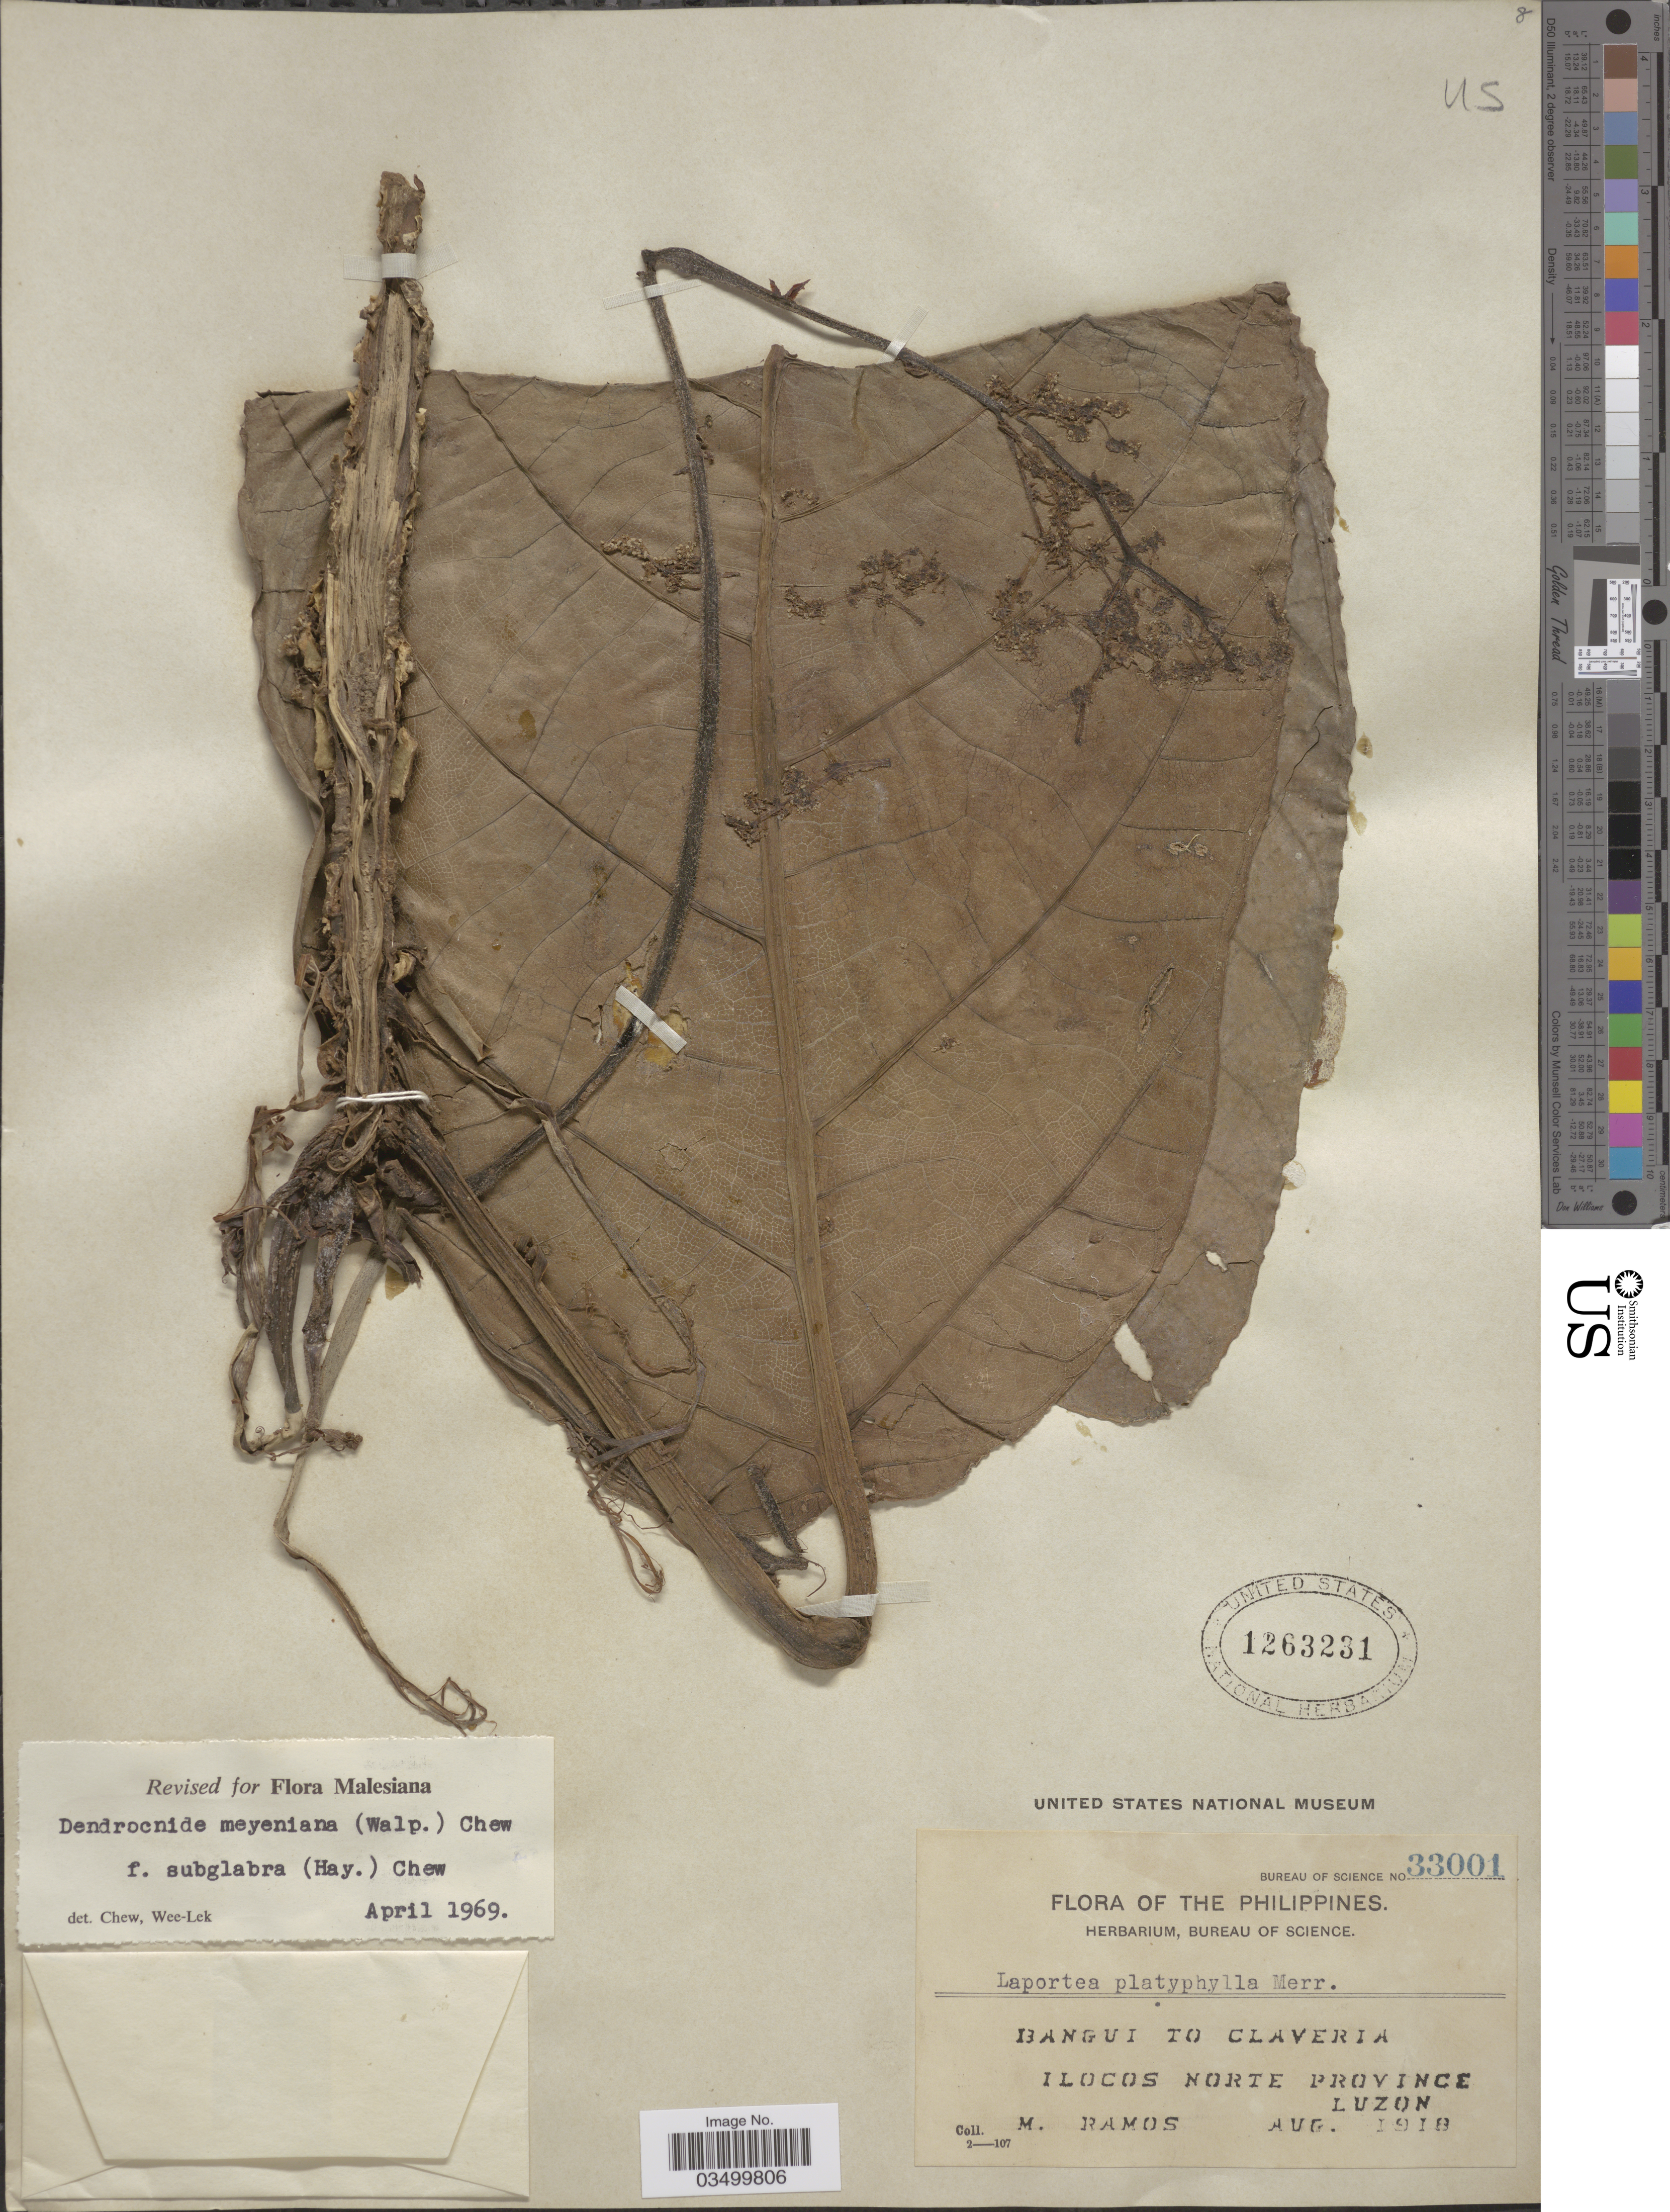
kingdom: Plantae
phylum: Tracheophyta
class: Magnoliopsida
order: Rosales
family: Urticaceae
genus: Dendrocnide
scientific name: Dendrocnide meyeniana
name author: (Walp.) Chew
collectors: M. Ramos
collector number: Bureau of Science 33001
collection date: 1918-08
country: Philippines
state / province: Ilocos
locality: The Philippines. Bangui to Claveria. Ilocos Norte Province. Luzon.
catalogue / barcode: US 1263231